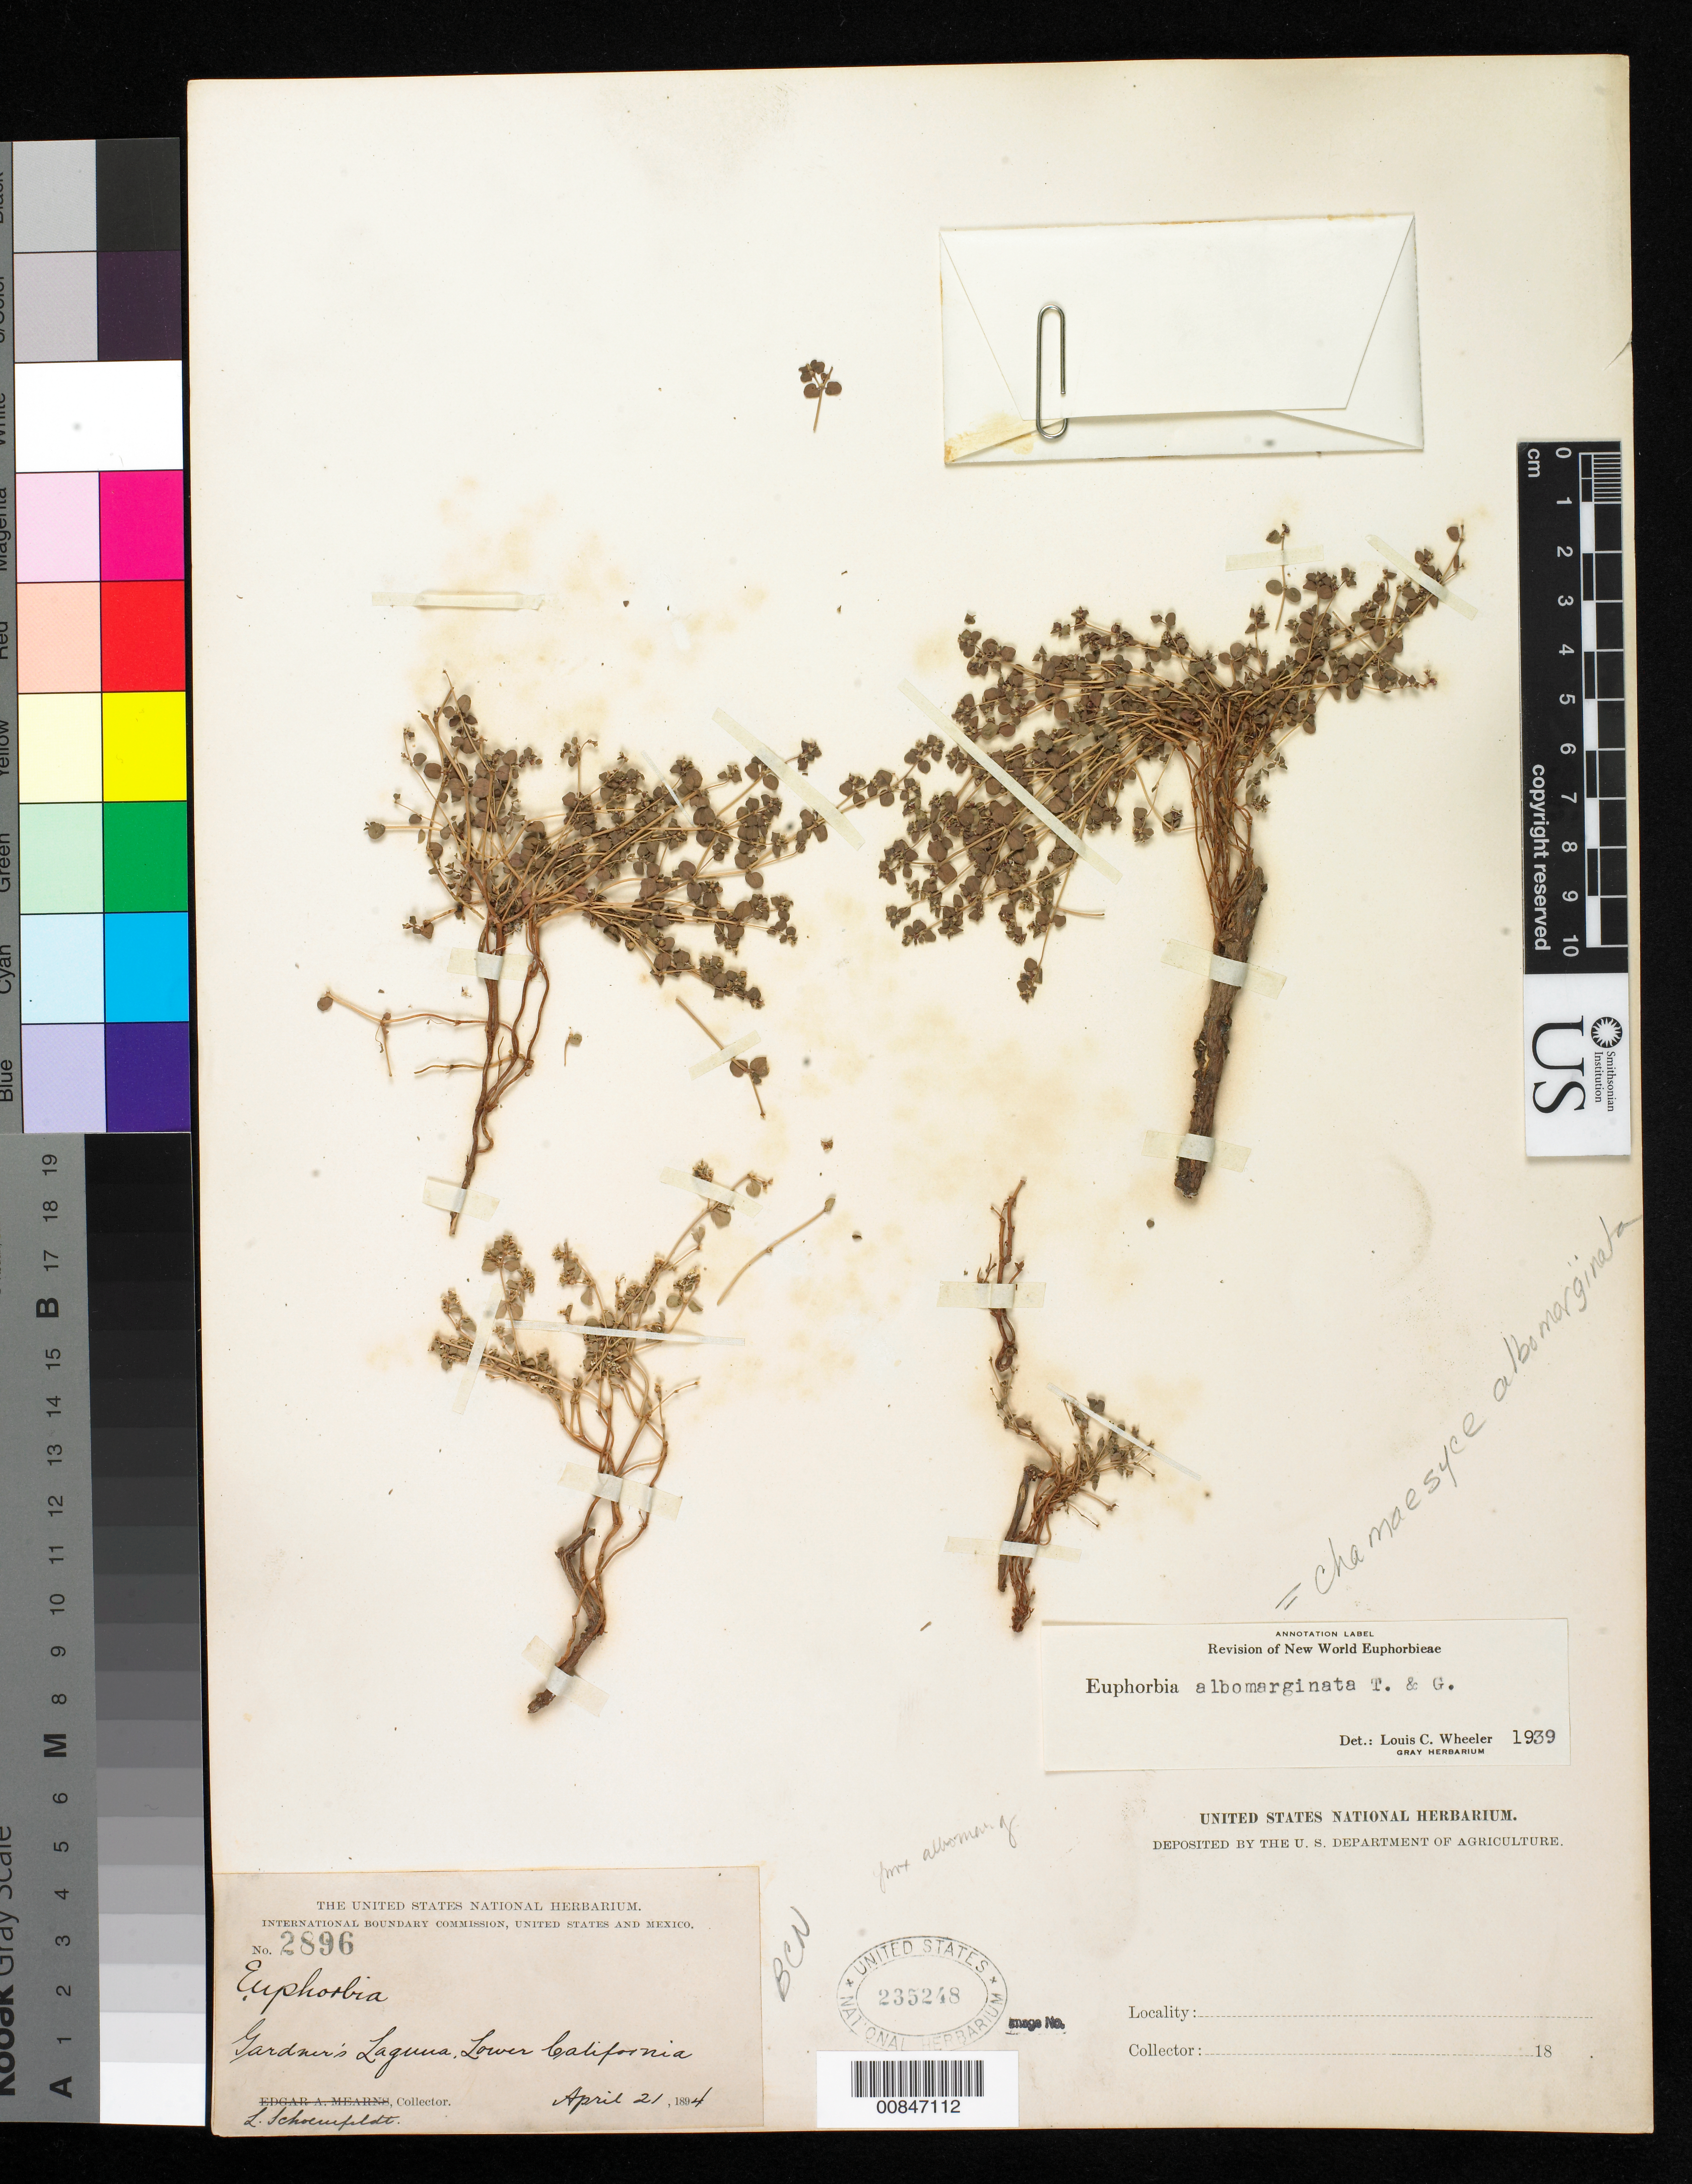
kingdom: Plantae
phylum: Tracheophyta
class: Magnoliopsida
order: Malpighiales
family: Euphorbiaceae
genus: Euphorbia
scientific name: Euphorbia albomarginata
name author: Torr. & A. Gray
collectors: L. Schoenfeldt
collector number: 2896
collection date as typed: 21 Apr 1894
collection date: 1894-04-21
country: Mexico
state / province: Baja California Norte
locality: Gardner's Laguna, Baja California.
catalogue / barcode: US 235248